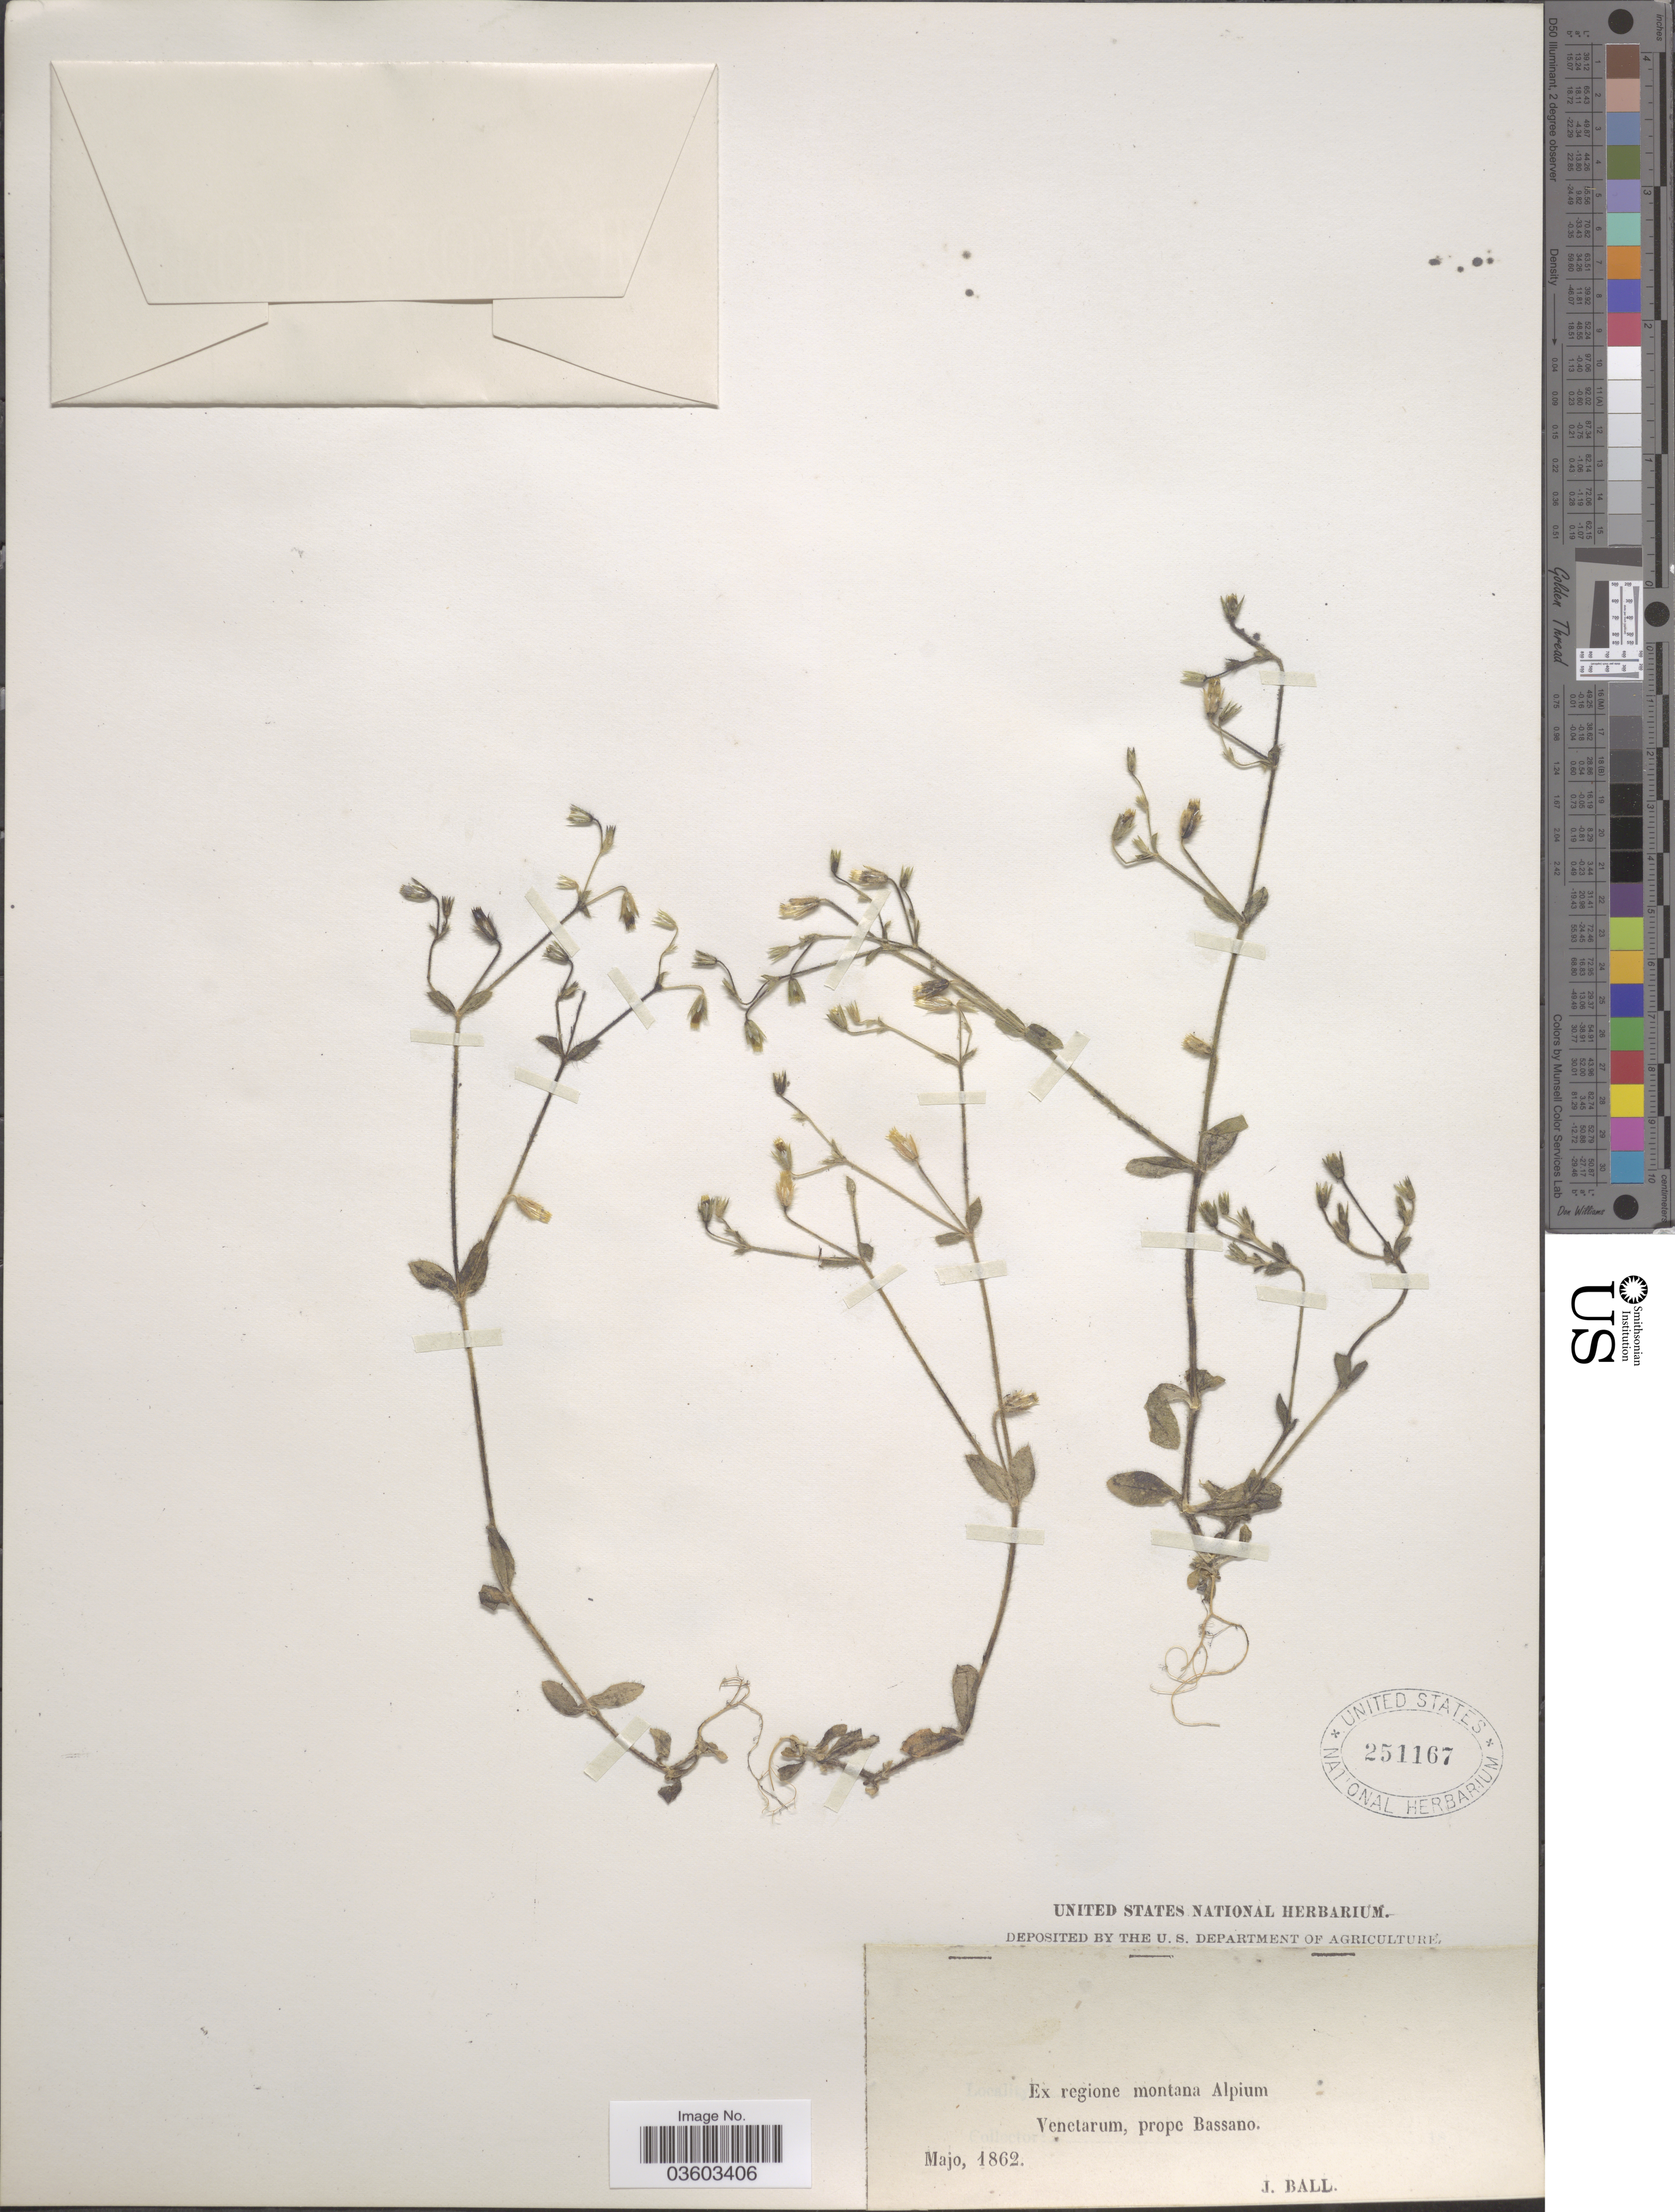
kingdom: Plantae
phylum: Tracheophyta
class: Magnoliopsida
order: Caryophyllales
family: Caryophyllaceae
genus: Cerastium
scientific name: Cerastium sp.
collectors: J. Ball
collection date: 1862-05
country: Italy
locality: Ex regione montana Alpium. Venetarum, prope Bassano.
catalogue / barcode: US 251167